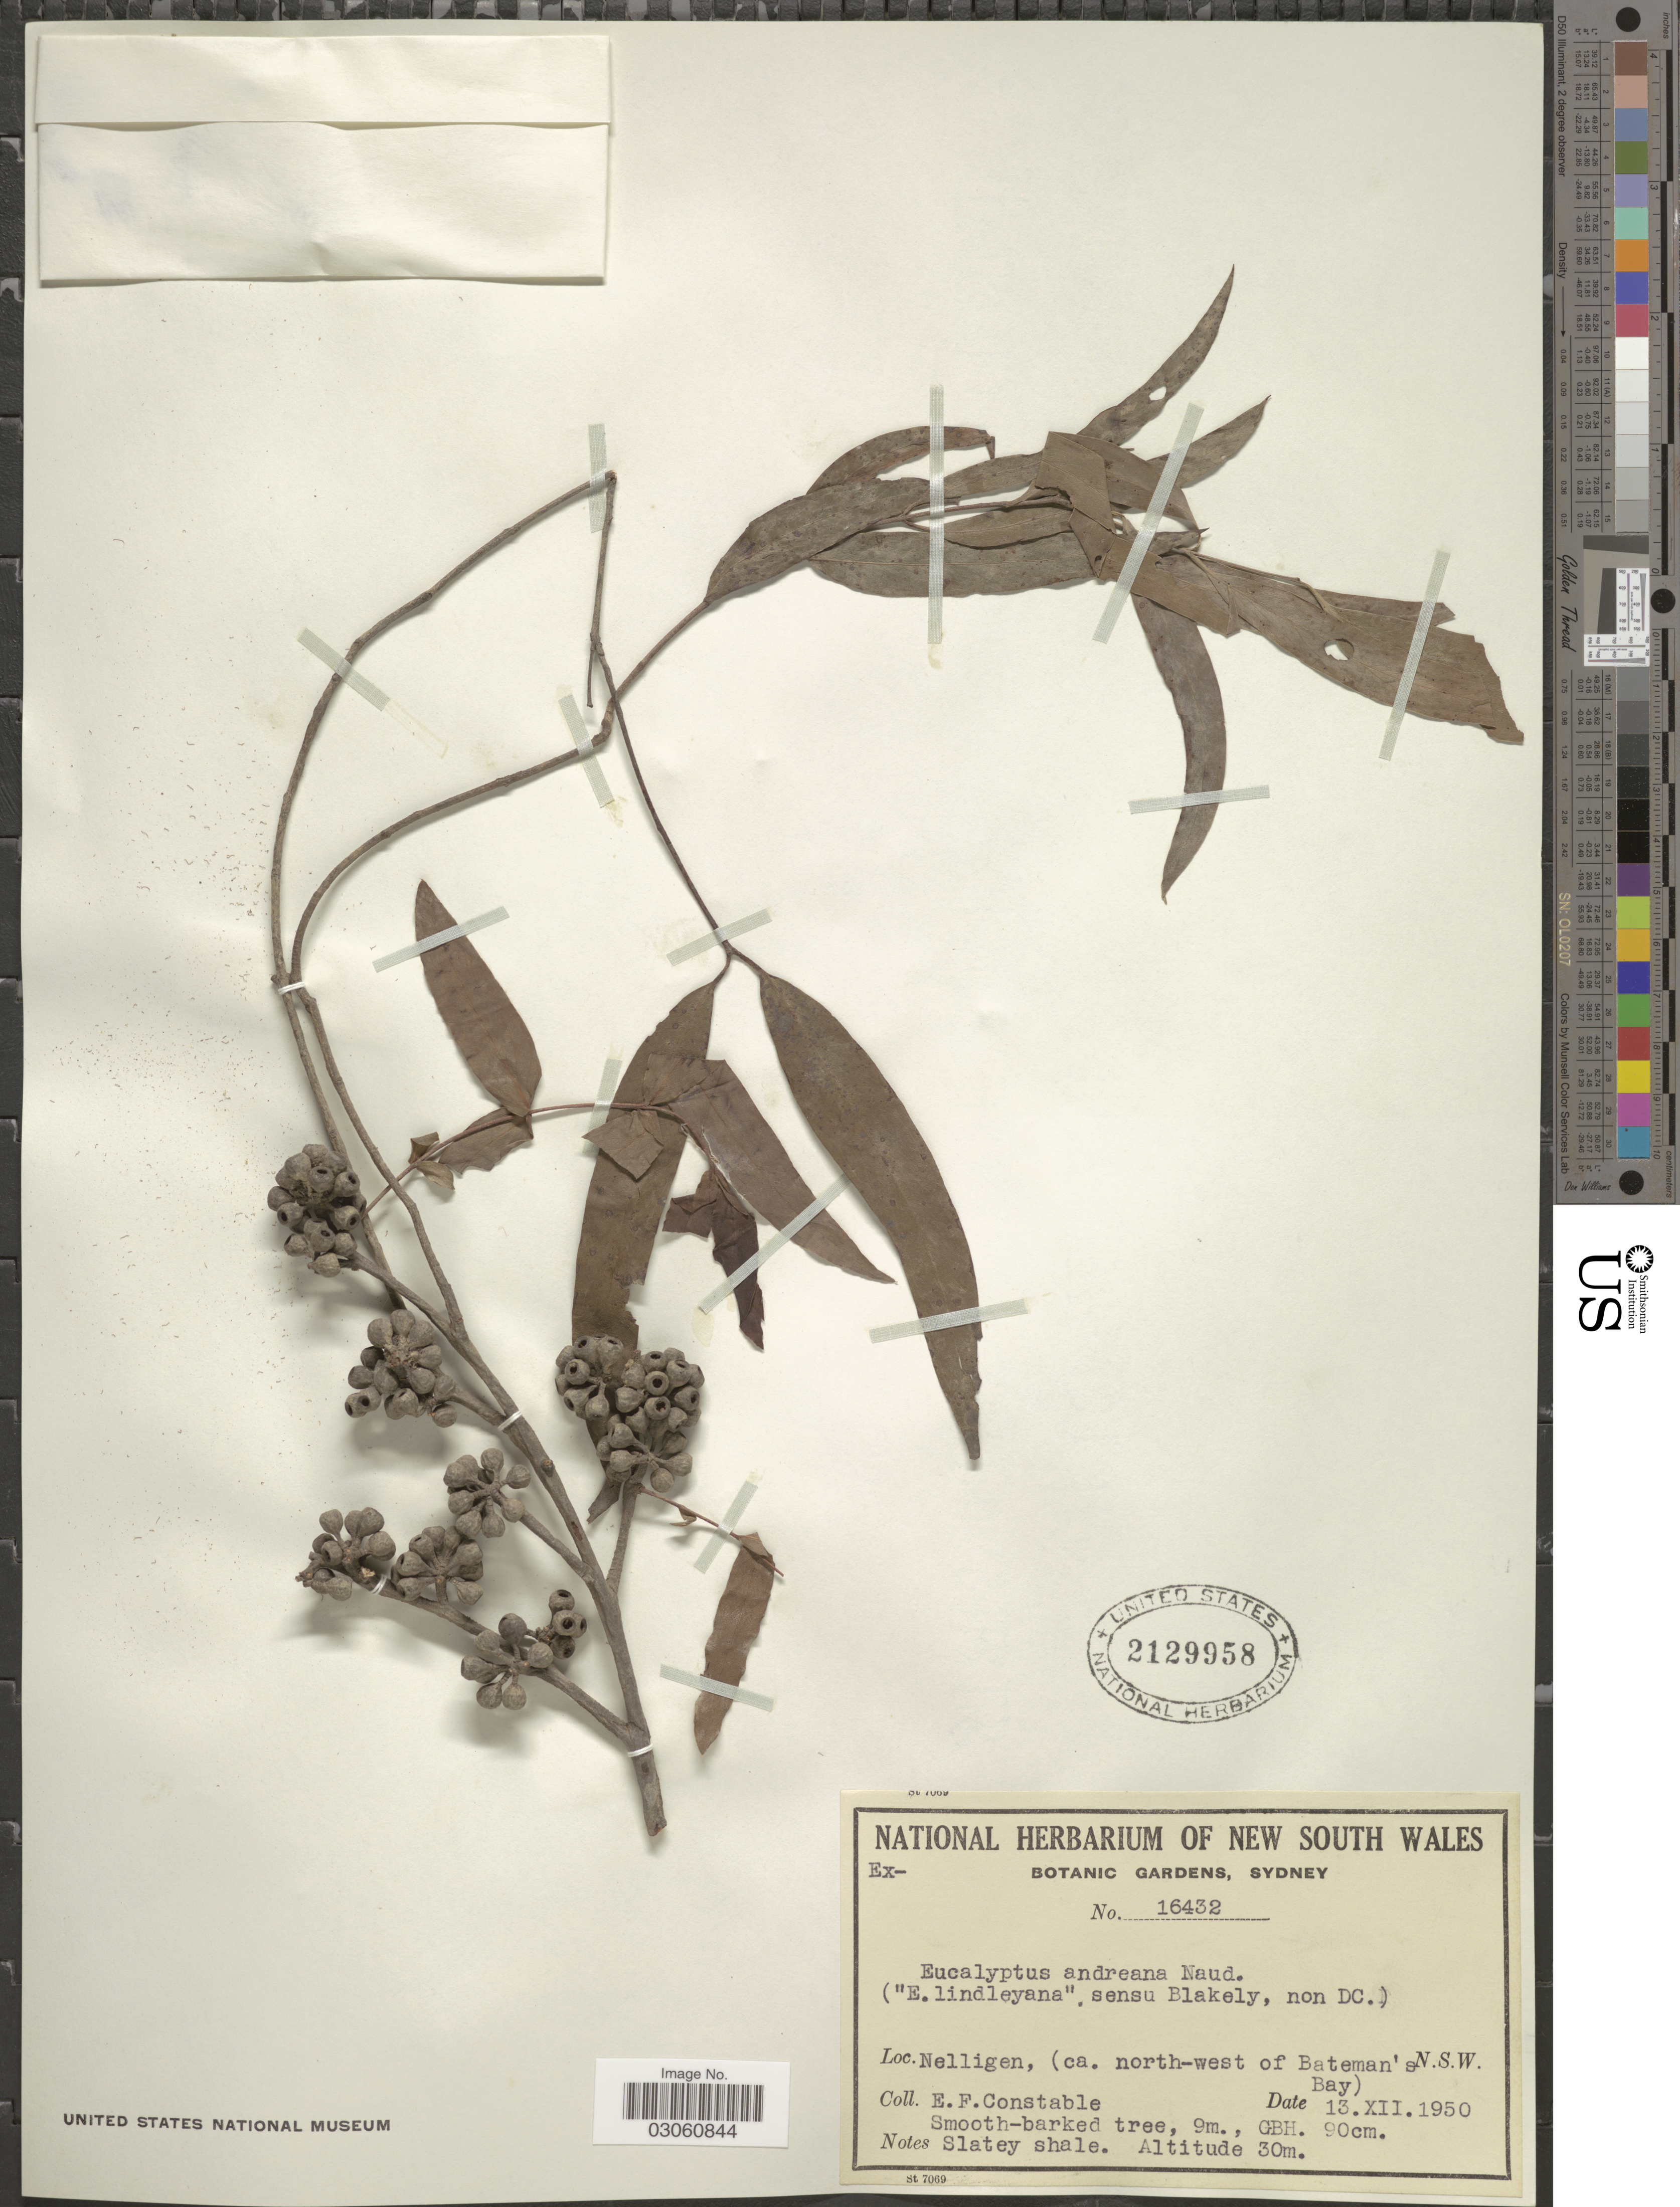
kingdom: Plantae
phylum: Tracheophyta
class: Magnoliopsida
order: Myrtales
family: Myrtaceae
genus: Eucalyptus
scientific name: Eucalyptus andreana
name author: Naudin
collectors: E. F. Constable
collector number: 16432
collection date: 1950-12-13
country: Australia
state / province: New South Wales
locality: Nelligen, (ca. north-west of Bateman's Bay).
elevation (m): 30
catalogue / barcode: US 2129958